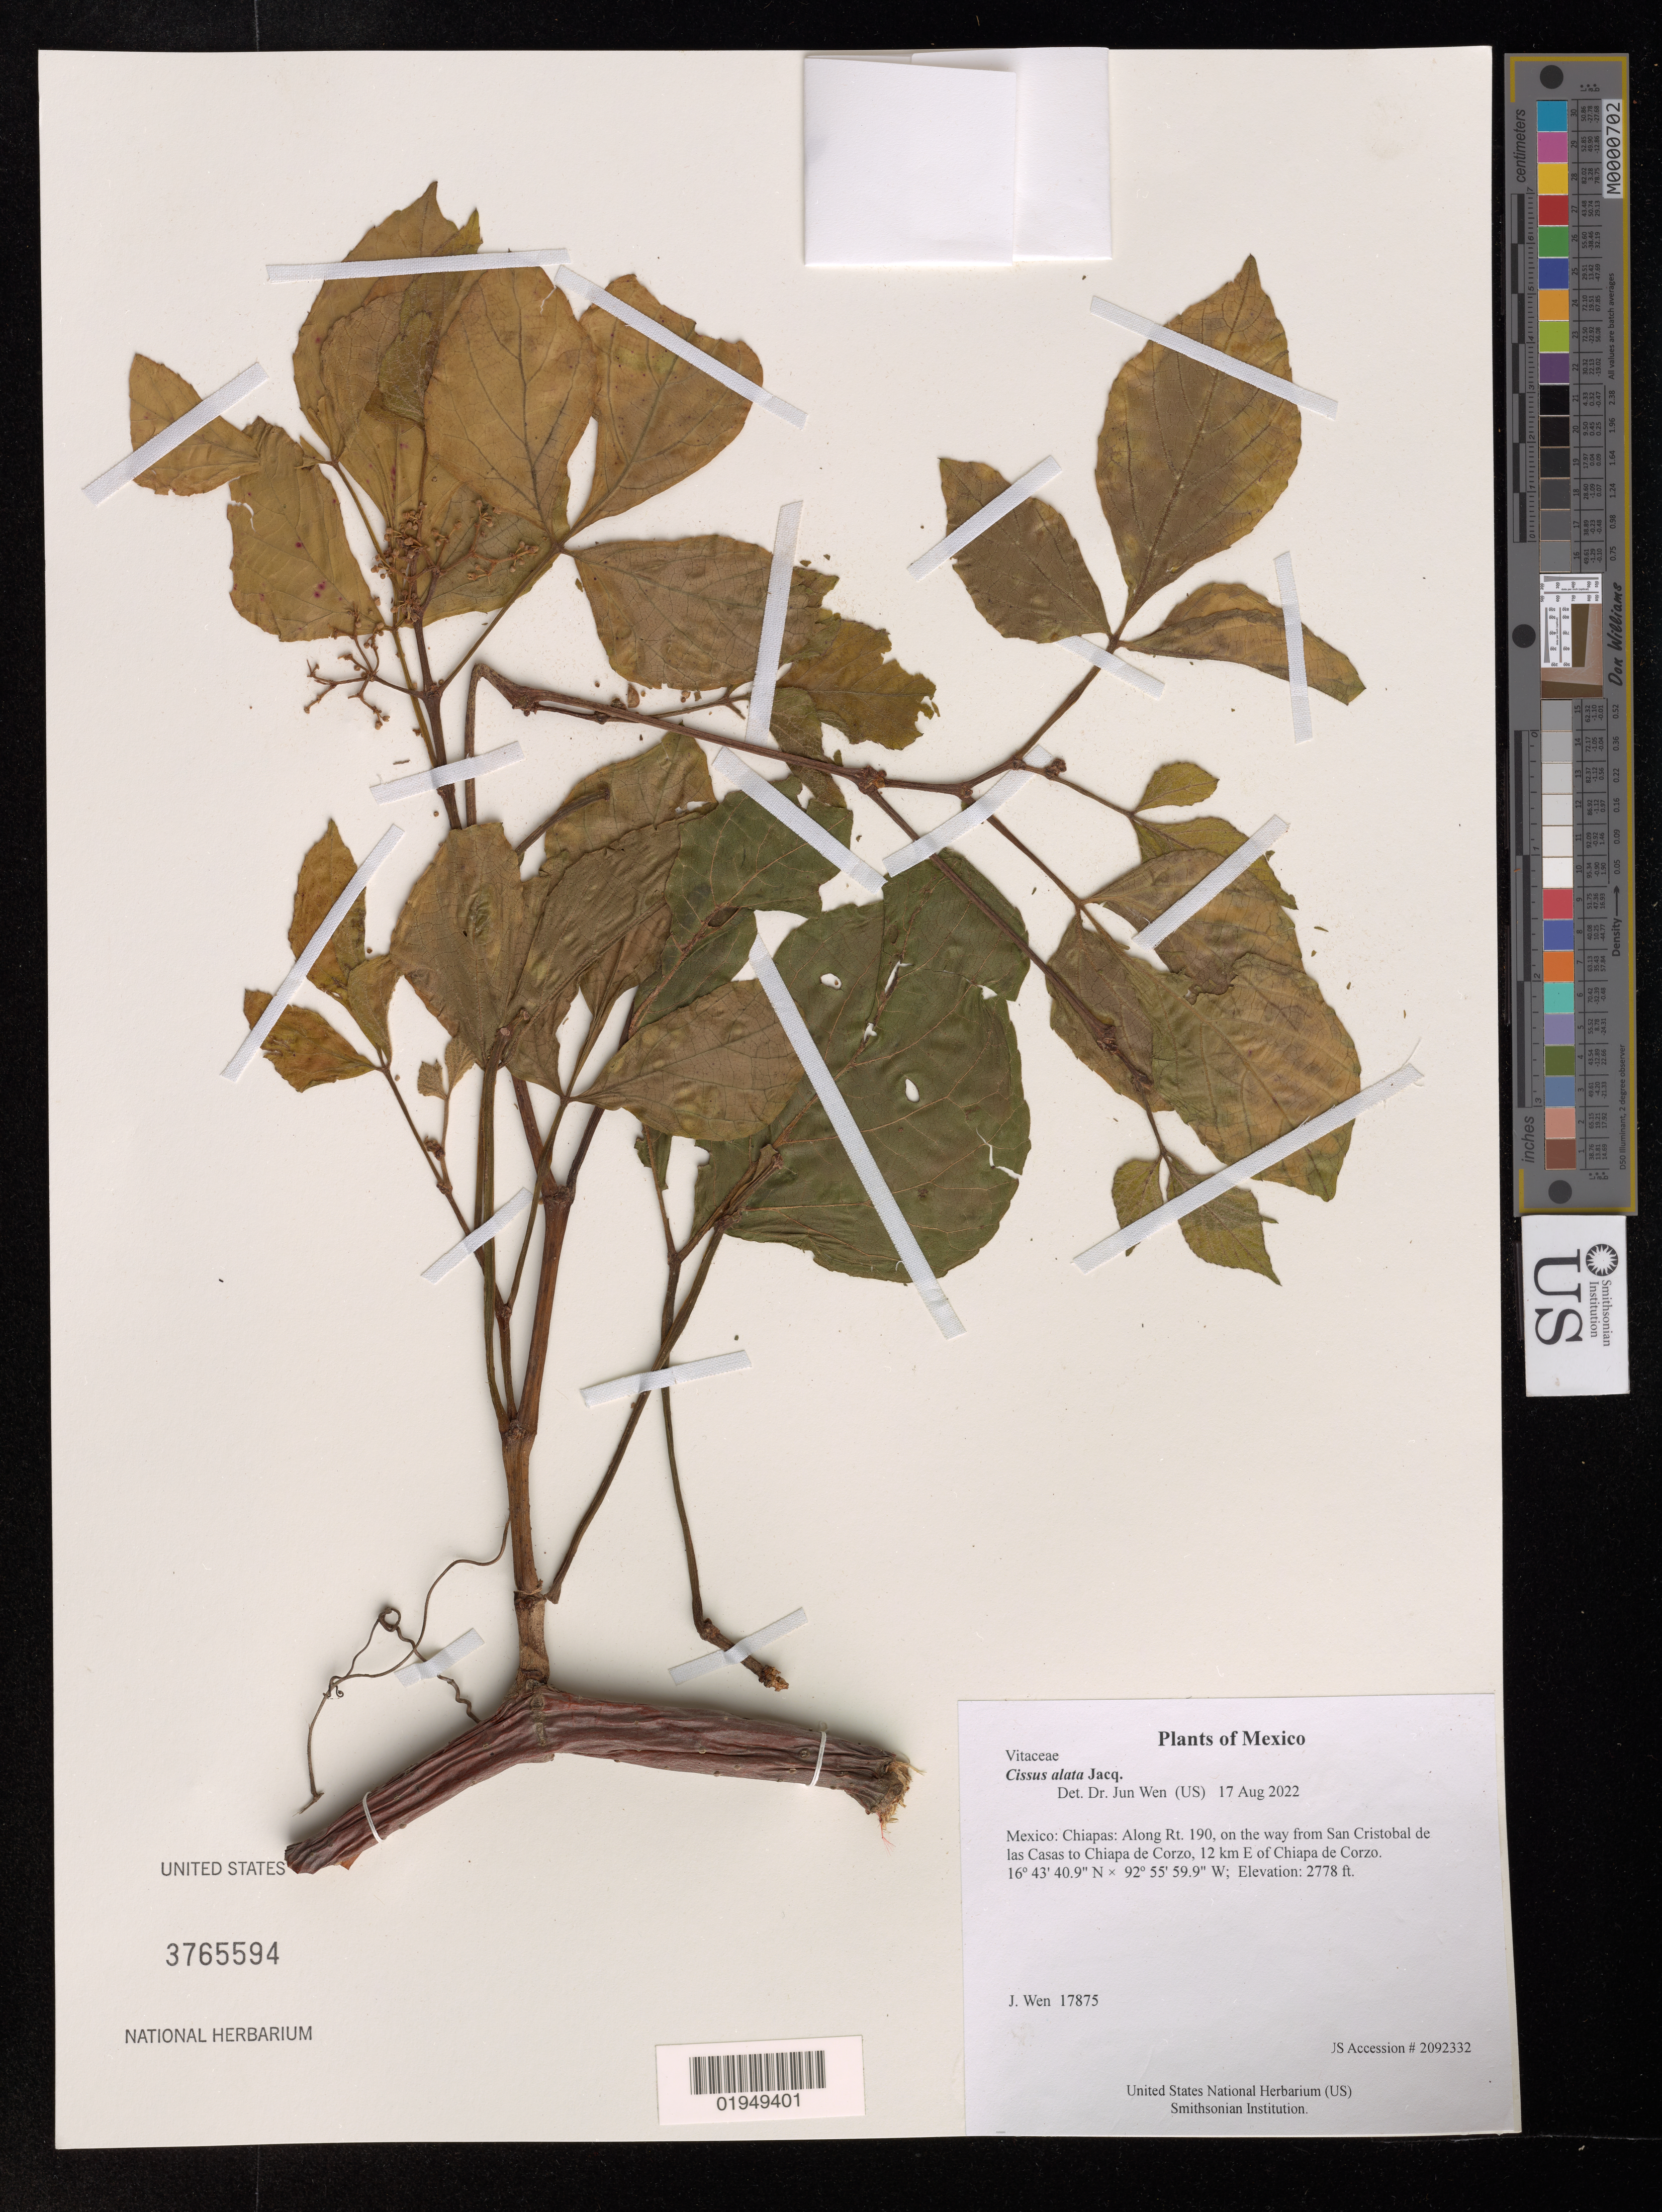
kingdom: Plantae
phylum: Tracheophyta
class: Magnoliopsida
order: Vitales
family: Vitaceae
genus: Cissus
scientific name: Cissus alata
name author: Jacq.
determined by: Wen, Jun, (BOT), Smithsonian Institution - National Museum of Natural History (UNITED STATES)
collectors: J. Wen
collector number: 17875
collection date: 2022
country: Mexico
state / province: Chiapas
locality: Along Rt. 190, on the way from San Cristobal de las Casas to Chiapa de Corzo, 12 km E of Chiapa de Corzo.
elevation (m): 847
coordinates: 16 43.682 N, 92 55.998 W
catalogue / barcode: US 3765594